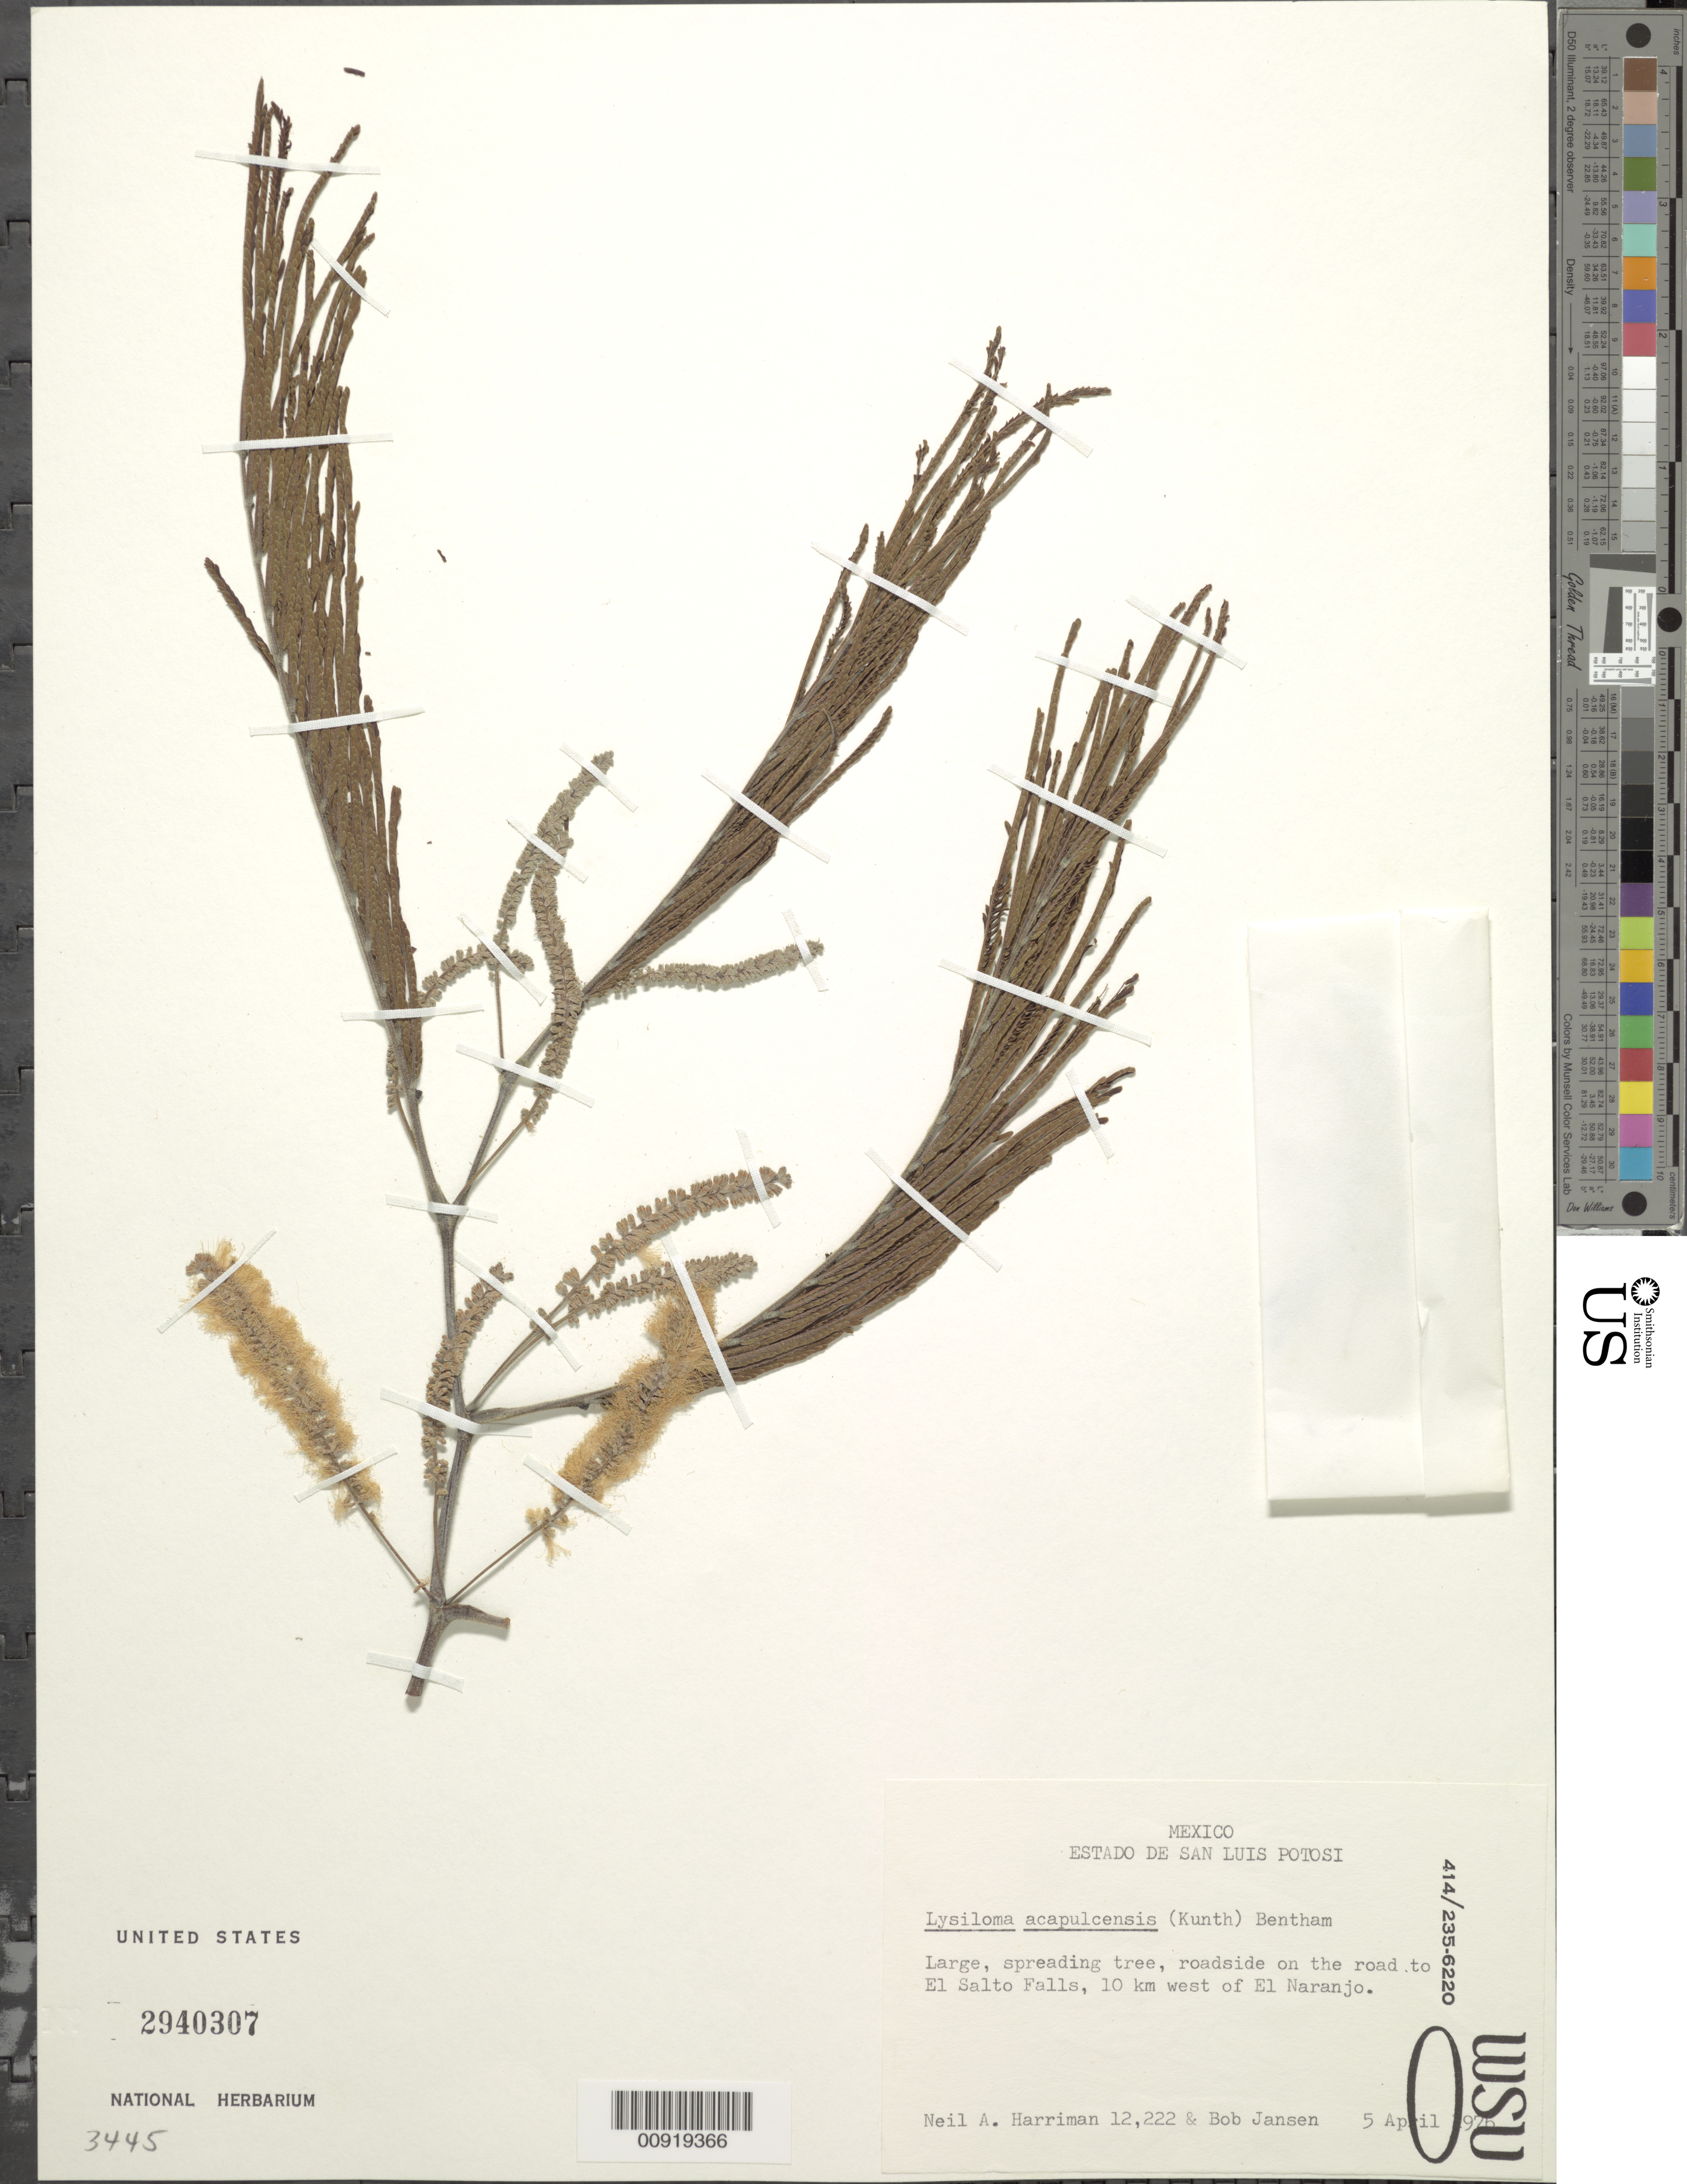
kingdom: Plantae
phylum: Tracheophyta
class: Magnoliopsida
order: Fabales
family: Fabaceae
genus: Lysiloma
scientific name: Lysiloma acapulcense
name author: (Kunth) Benth.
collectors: N. A. Harriman & Jansen, B.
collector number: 12,222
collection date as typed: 05 Apr 1976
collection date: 1976-04-05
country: Mexico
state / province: San Luis Potosí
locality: Roadside on the road to El Salto falls, 10 km. west of El Naranjo.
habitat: Roadside.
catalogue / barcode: US 2940307